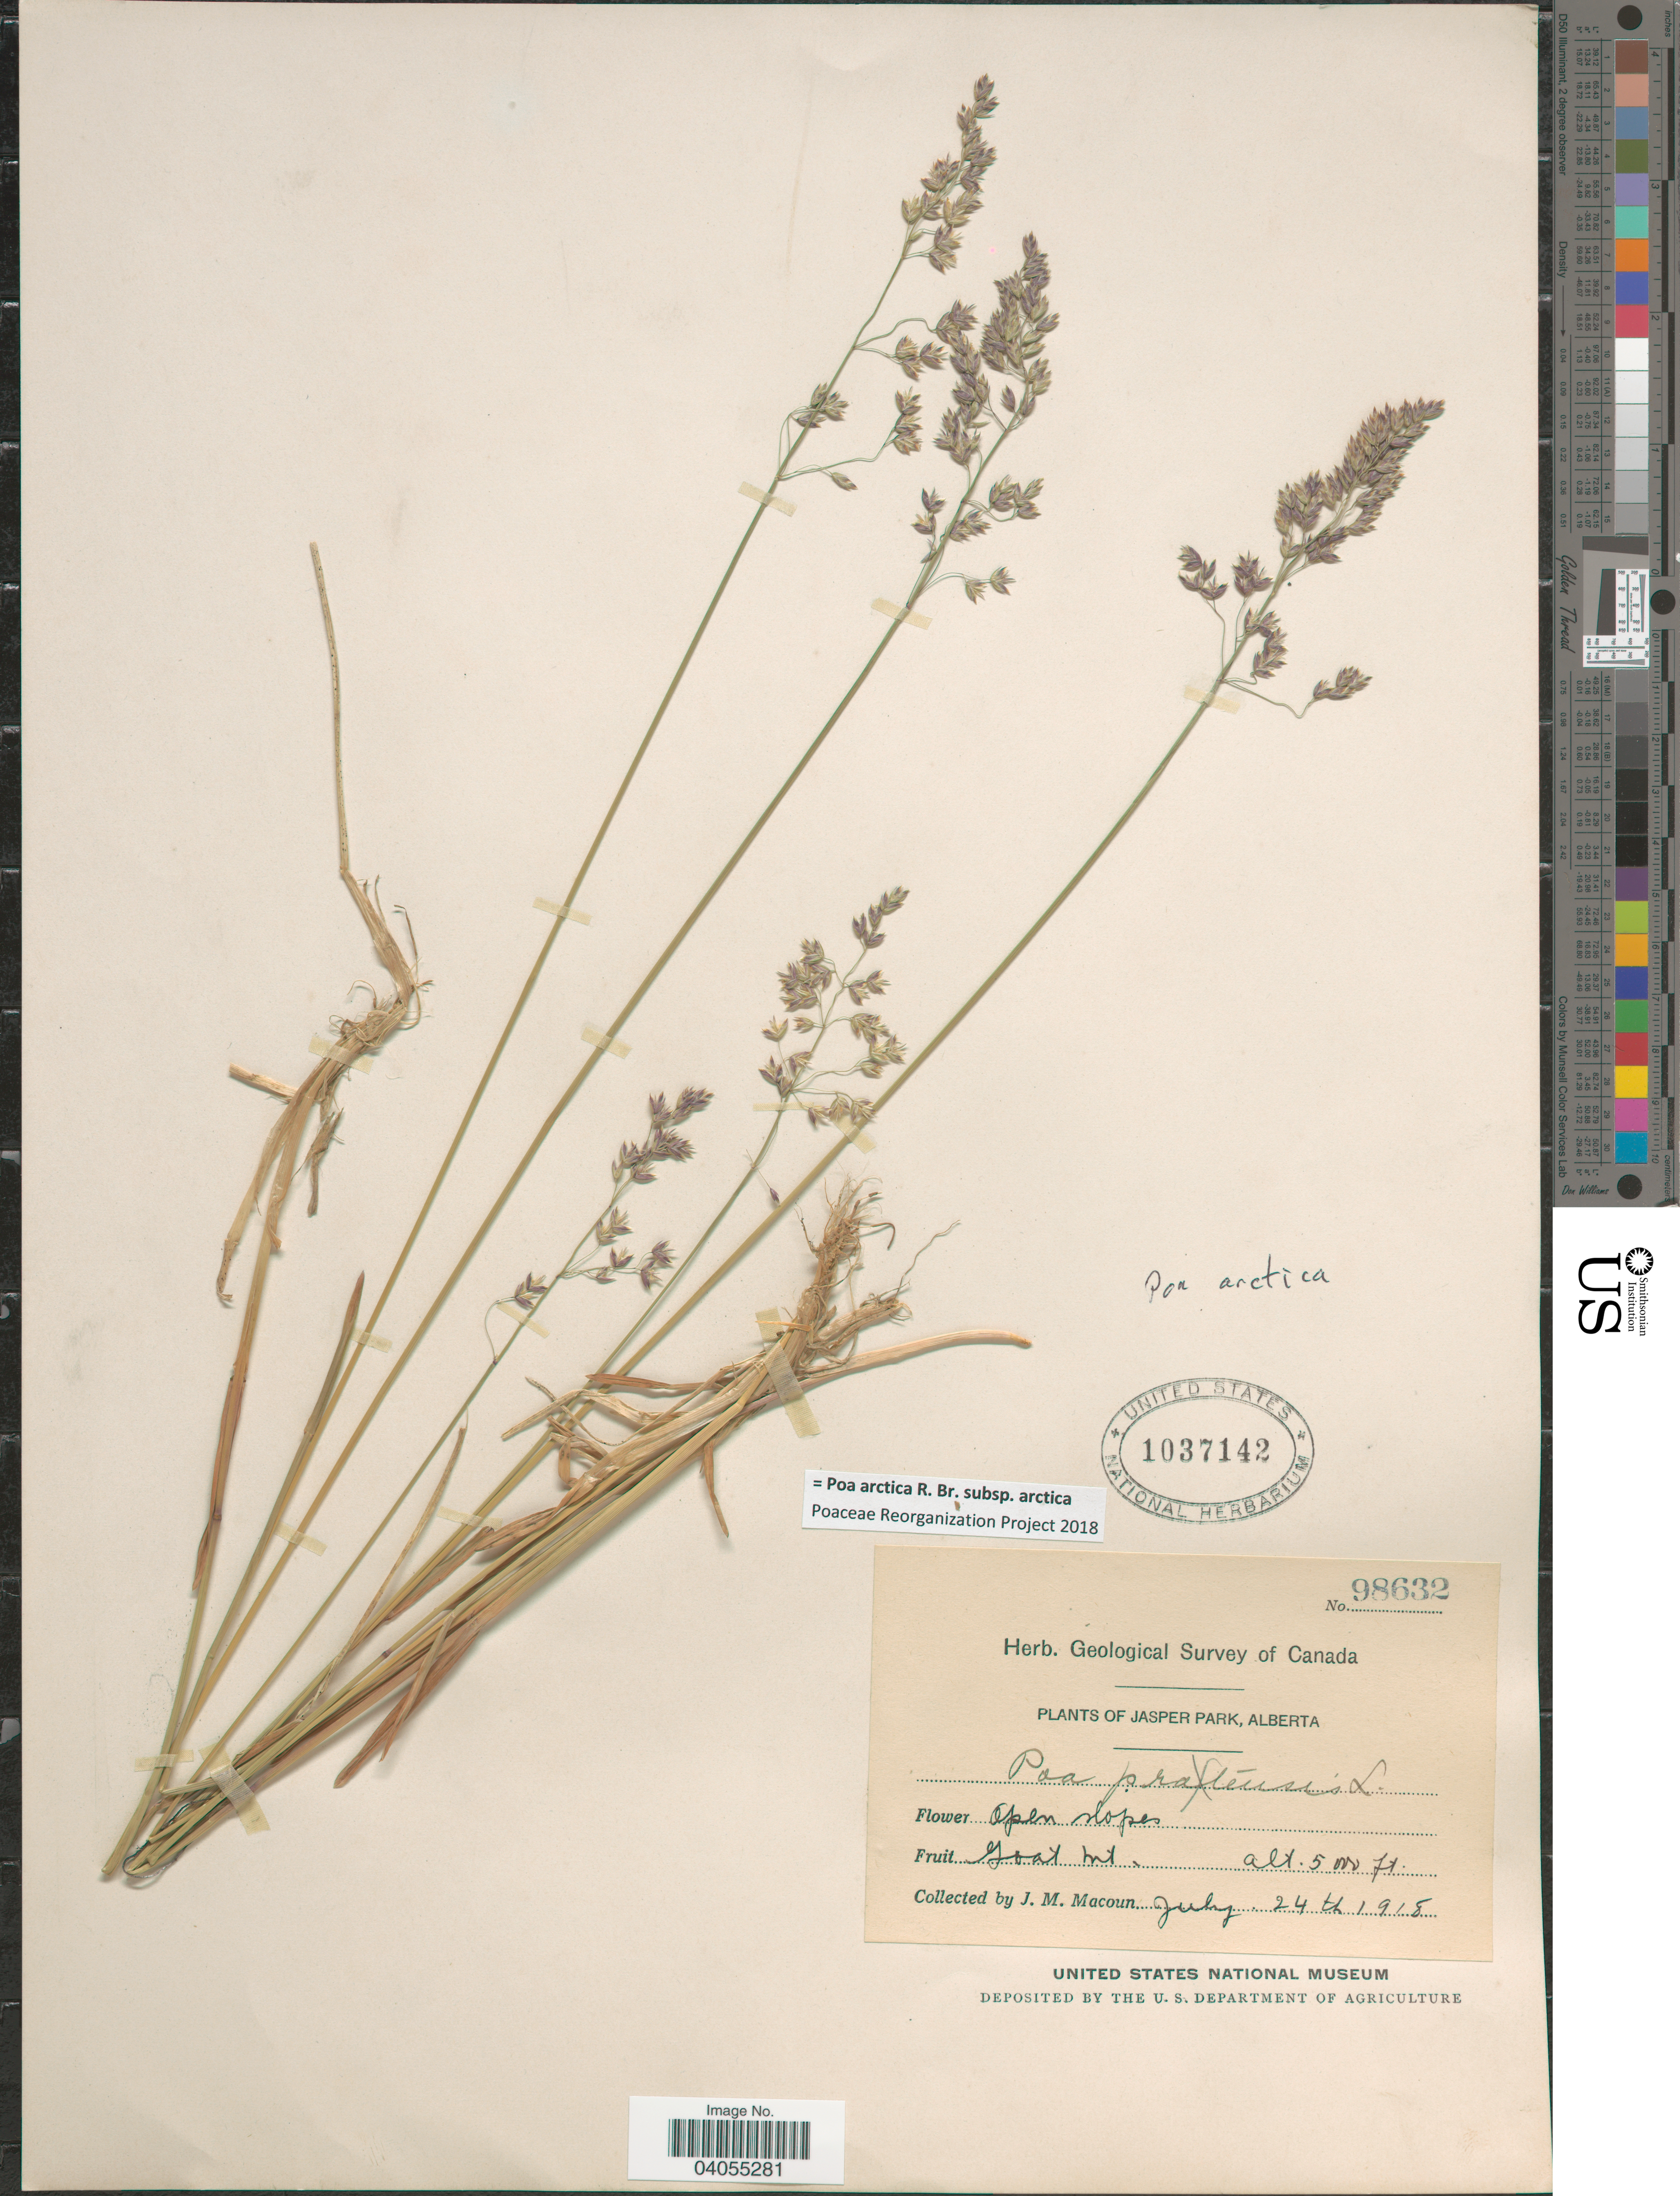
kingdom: Plantae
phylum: Tracheophyta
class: Liliopsida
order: Poales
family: Poaceae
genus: Poa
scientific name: Poa arctica subsp. arctica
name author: R. Br.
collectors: J. M. Macoun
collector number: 98632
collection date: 1918-07-24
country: Canada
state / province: Alberta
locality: Jasper Park. Open slopes. Goat Mt.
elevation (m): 1524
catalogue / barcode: US 1037142